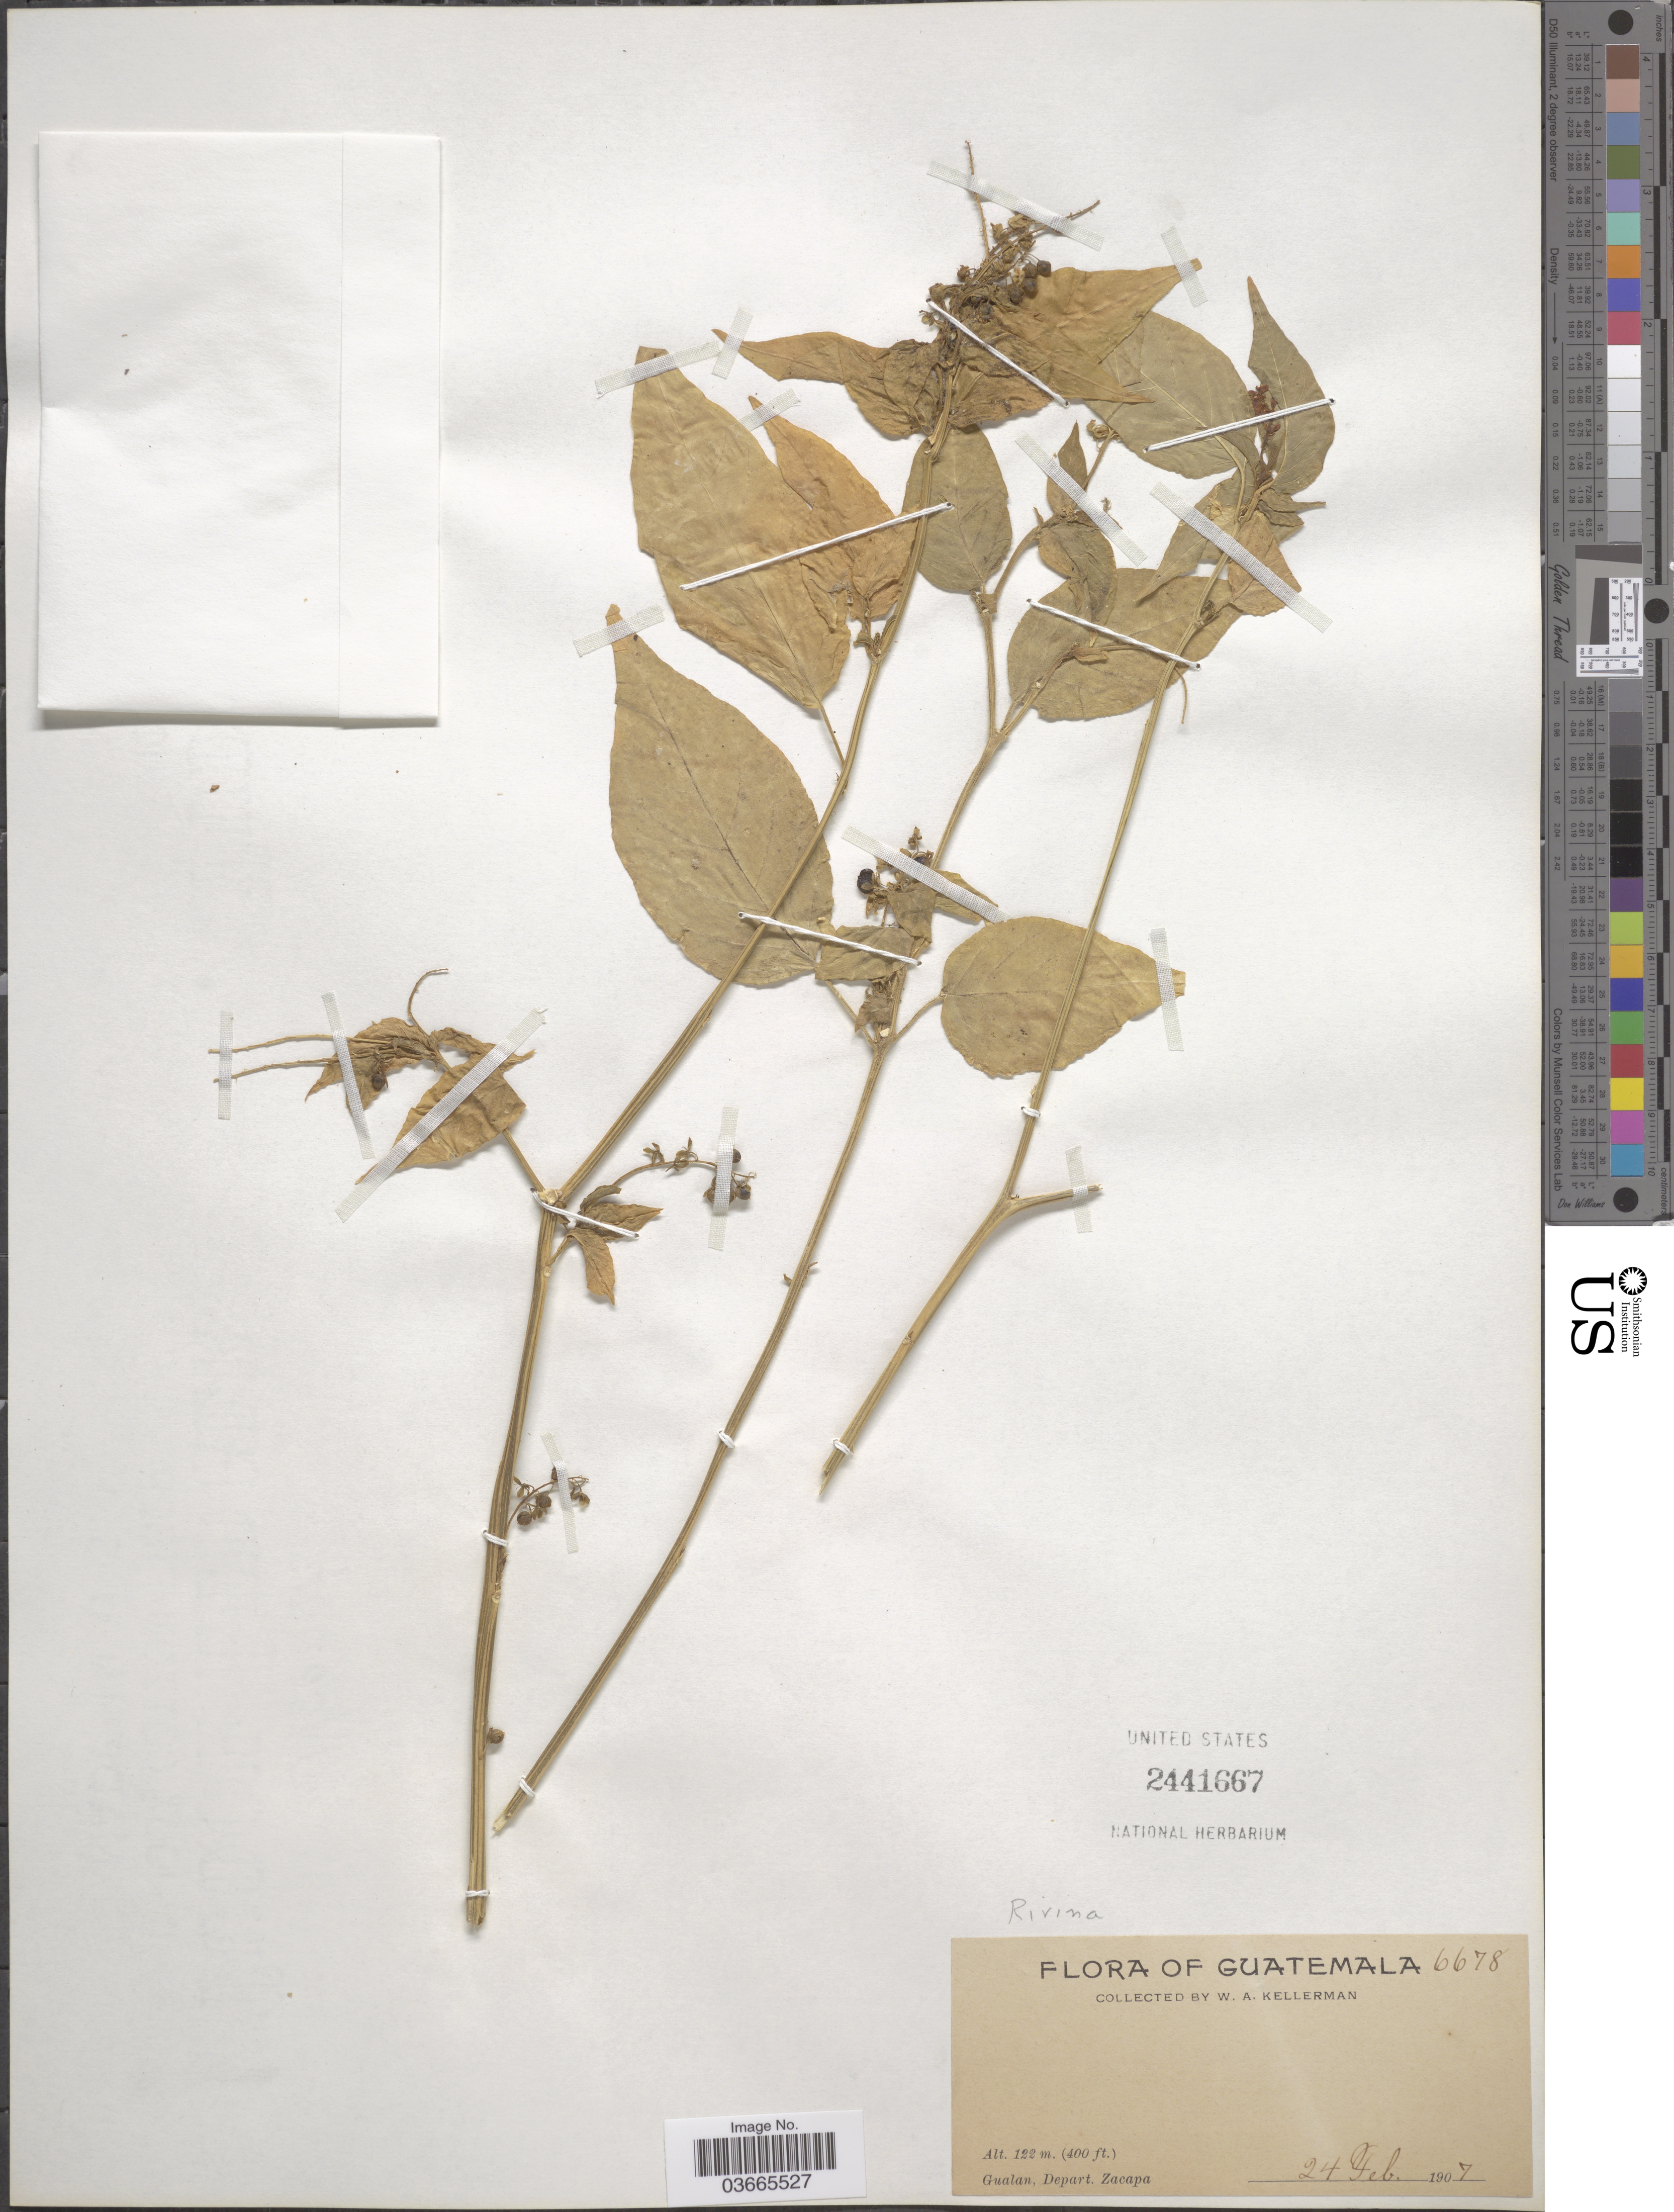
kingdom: Plantae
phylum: Tracheophyta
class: Magnoliopsida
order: Caryophyllales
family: Phytolaccaceae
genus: Rivina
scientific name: Rivina humilis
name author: L.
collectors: W. Kellerman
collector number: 6678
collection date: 1907-02-24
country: Guatemala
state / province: Zacapa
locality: Gualan, Depart. Zacapa.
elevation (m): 122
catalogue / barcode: US 2441667